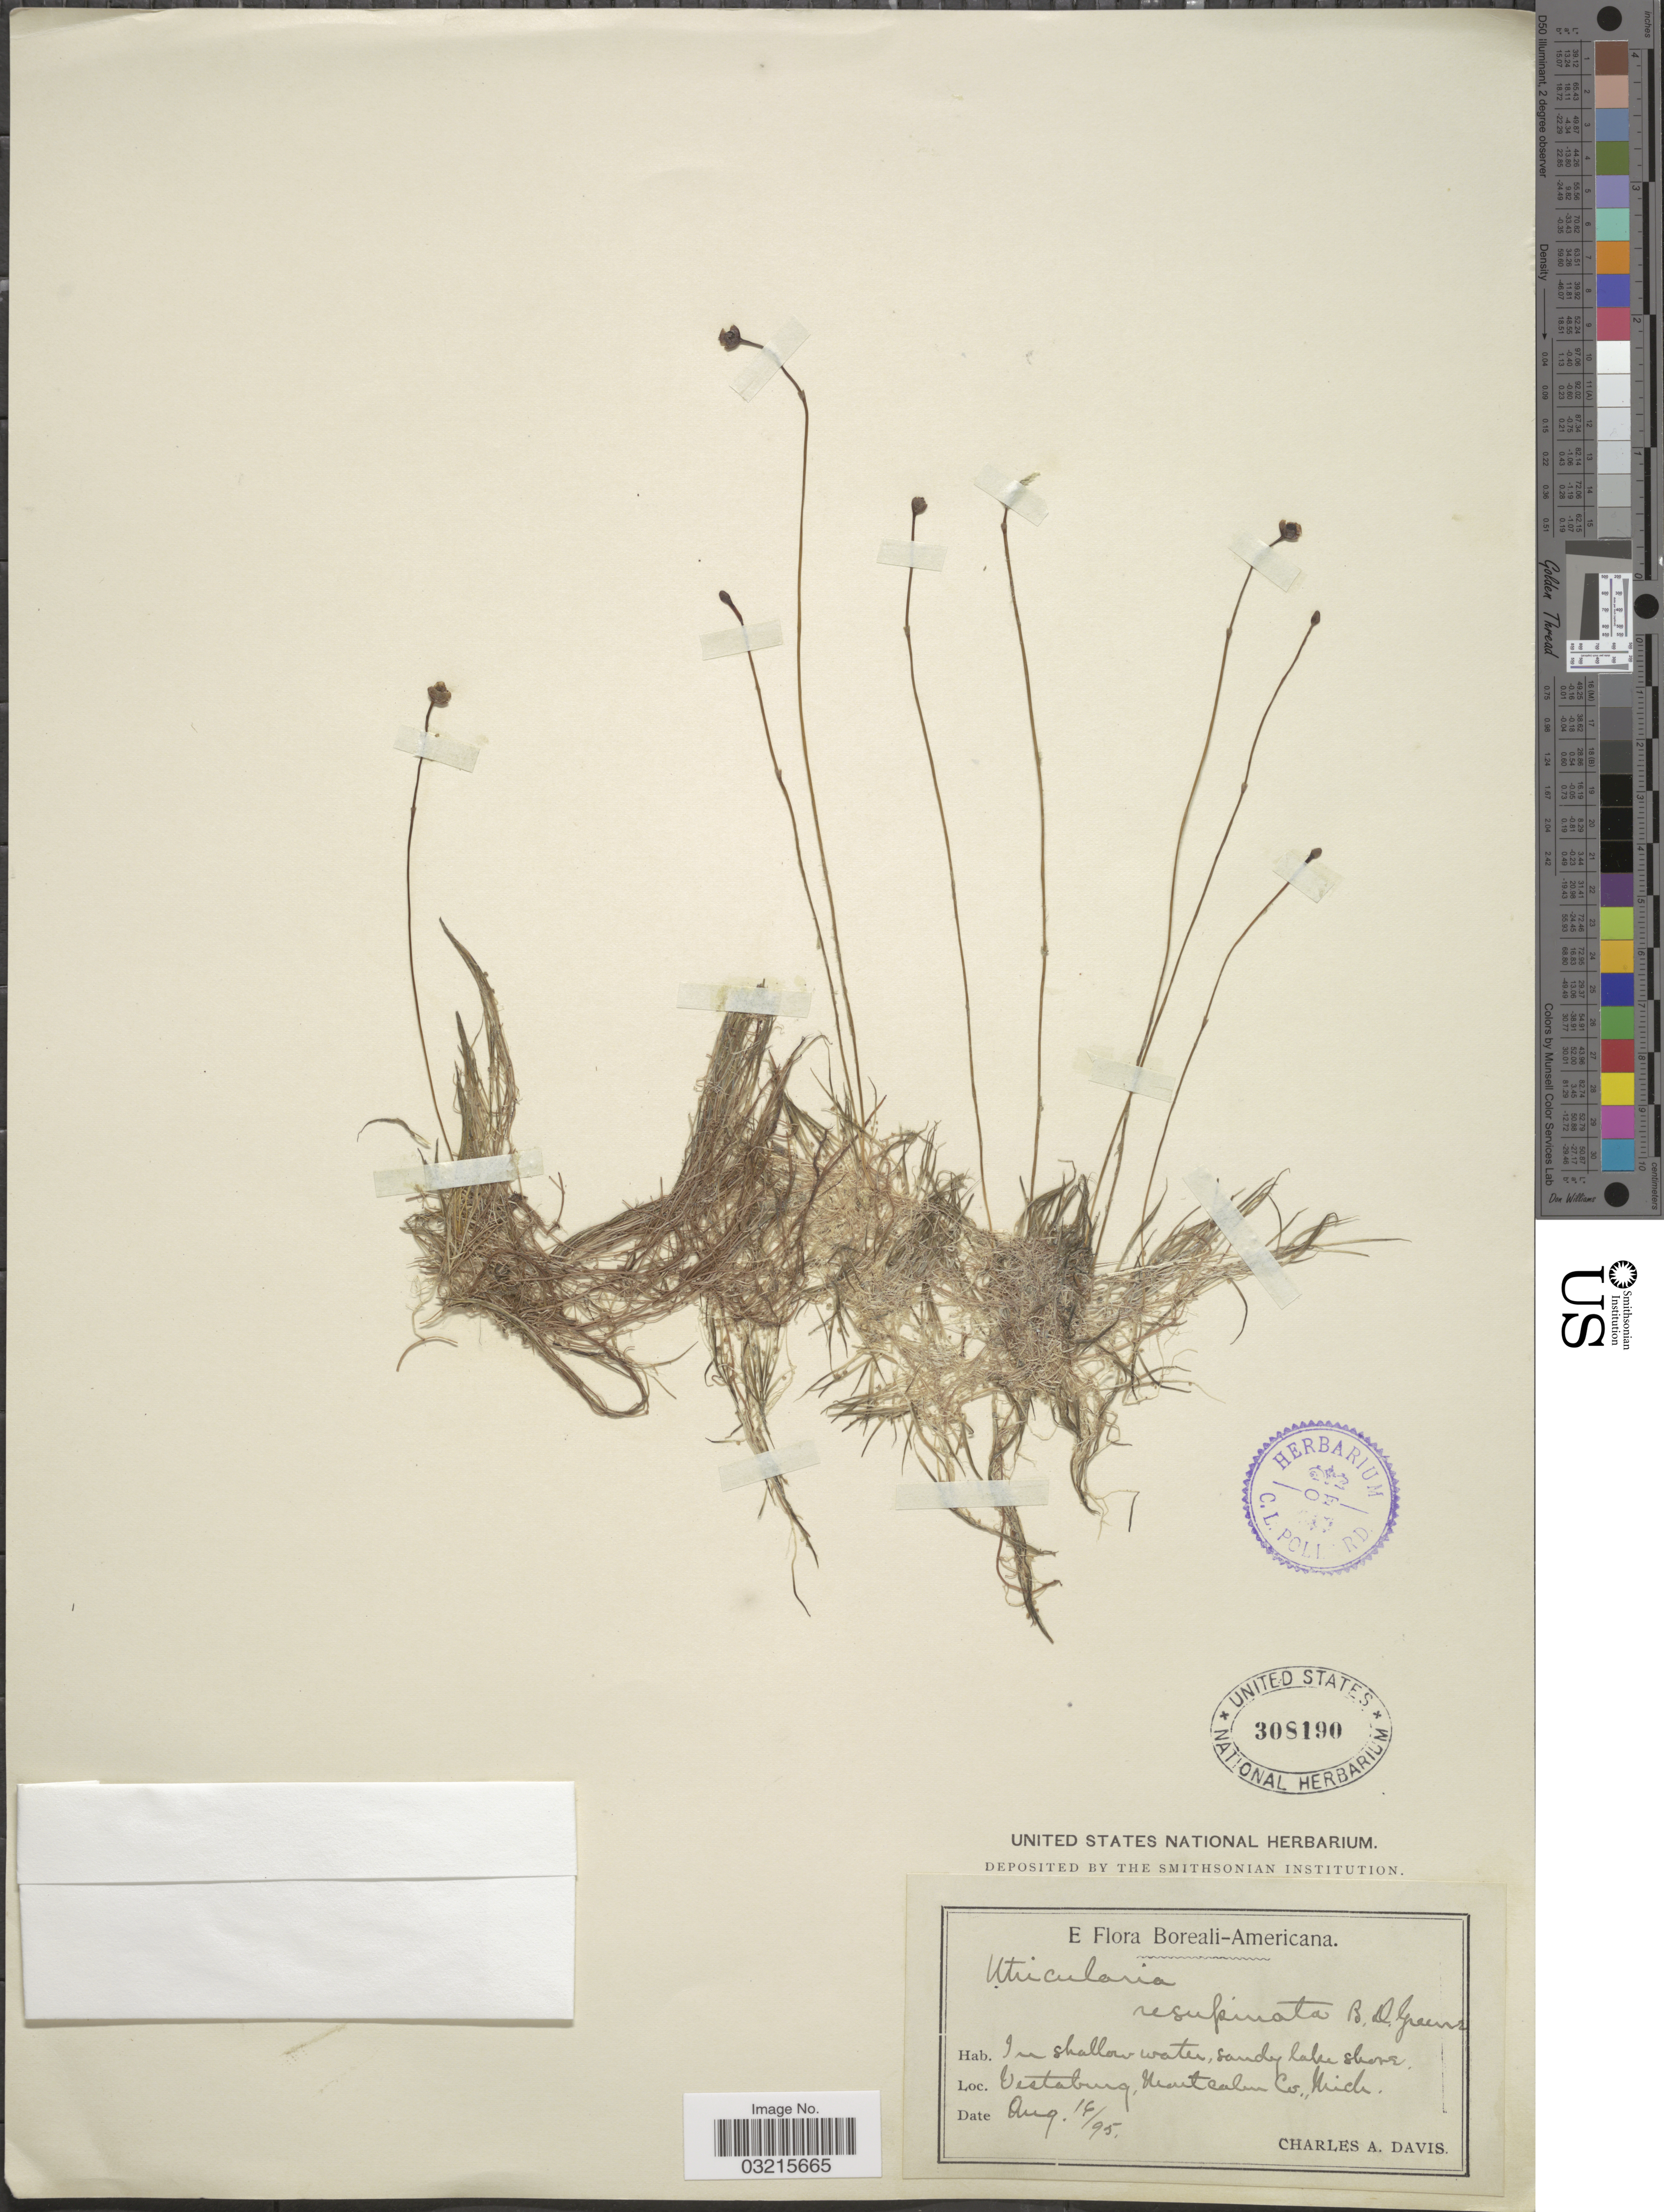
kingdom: Plantae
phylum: Tracheophyta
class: Magnoliopsida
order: Lamiales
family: Lentibulariaceae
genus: Utricularia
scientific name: Utricularia resupinata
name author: B.D. Greene ex Bigelow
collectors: C. Davis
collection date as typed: Transcribed d/m/y: 16/8/95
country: United States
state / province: Michigan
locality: Vestaburg, Montcalm Co.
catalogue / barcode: US 308190